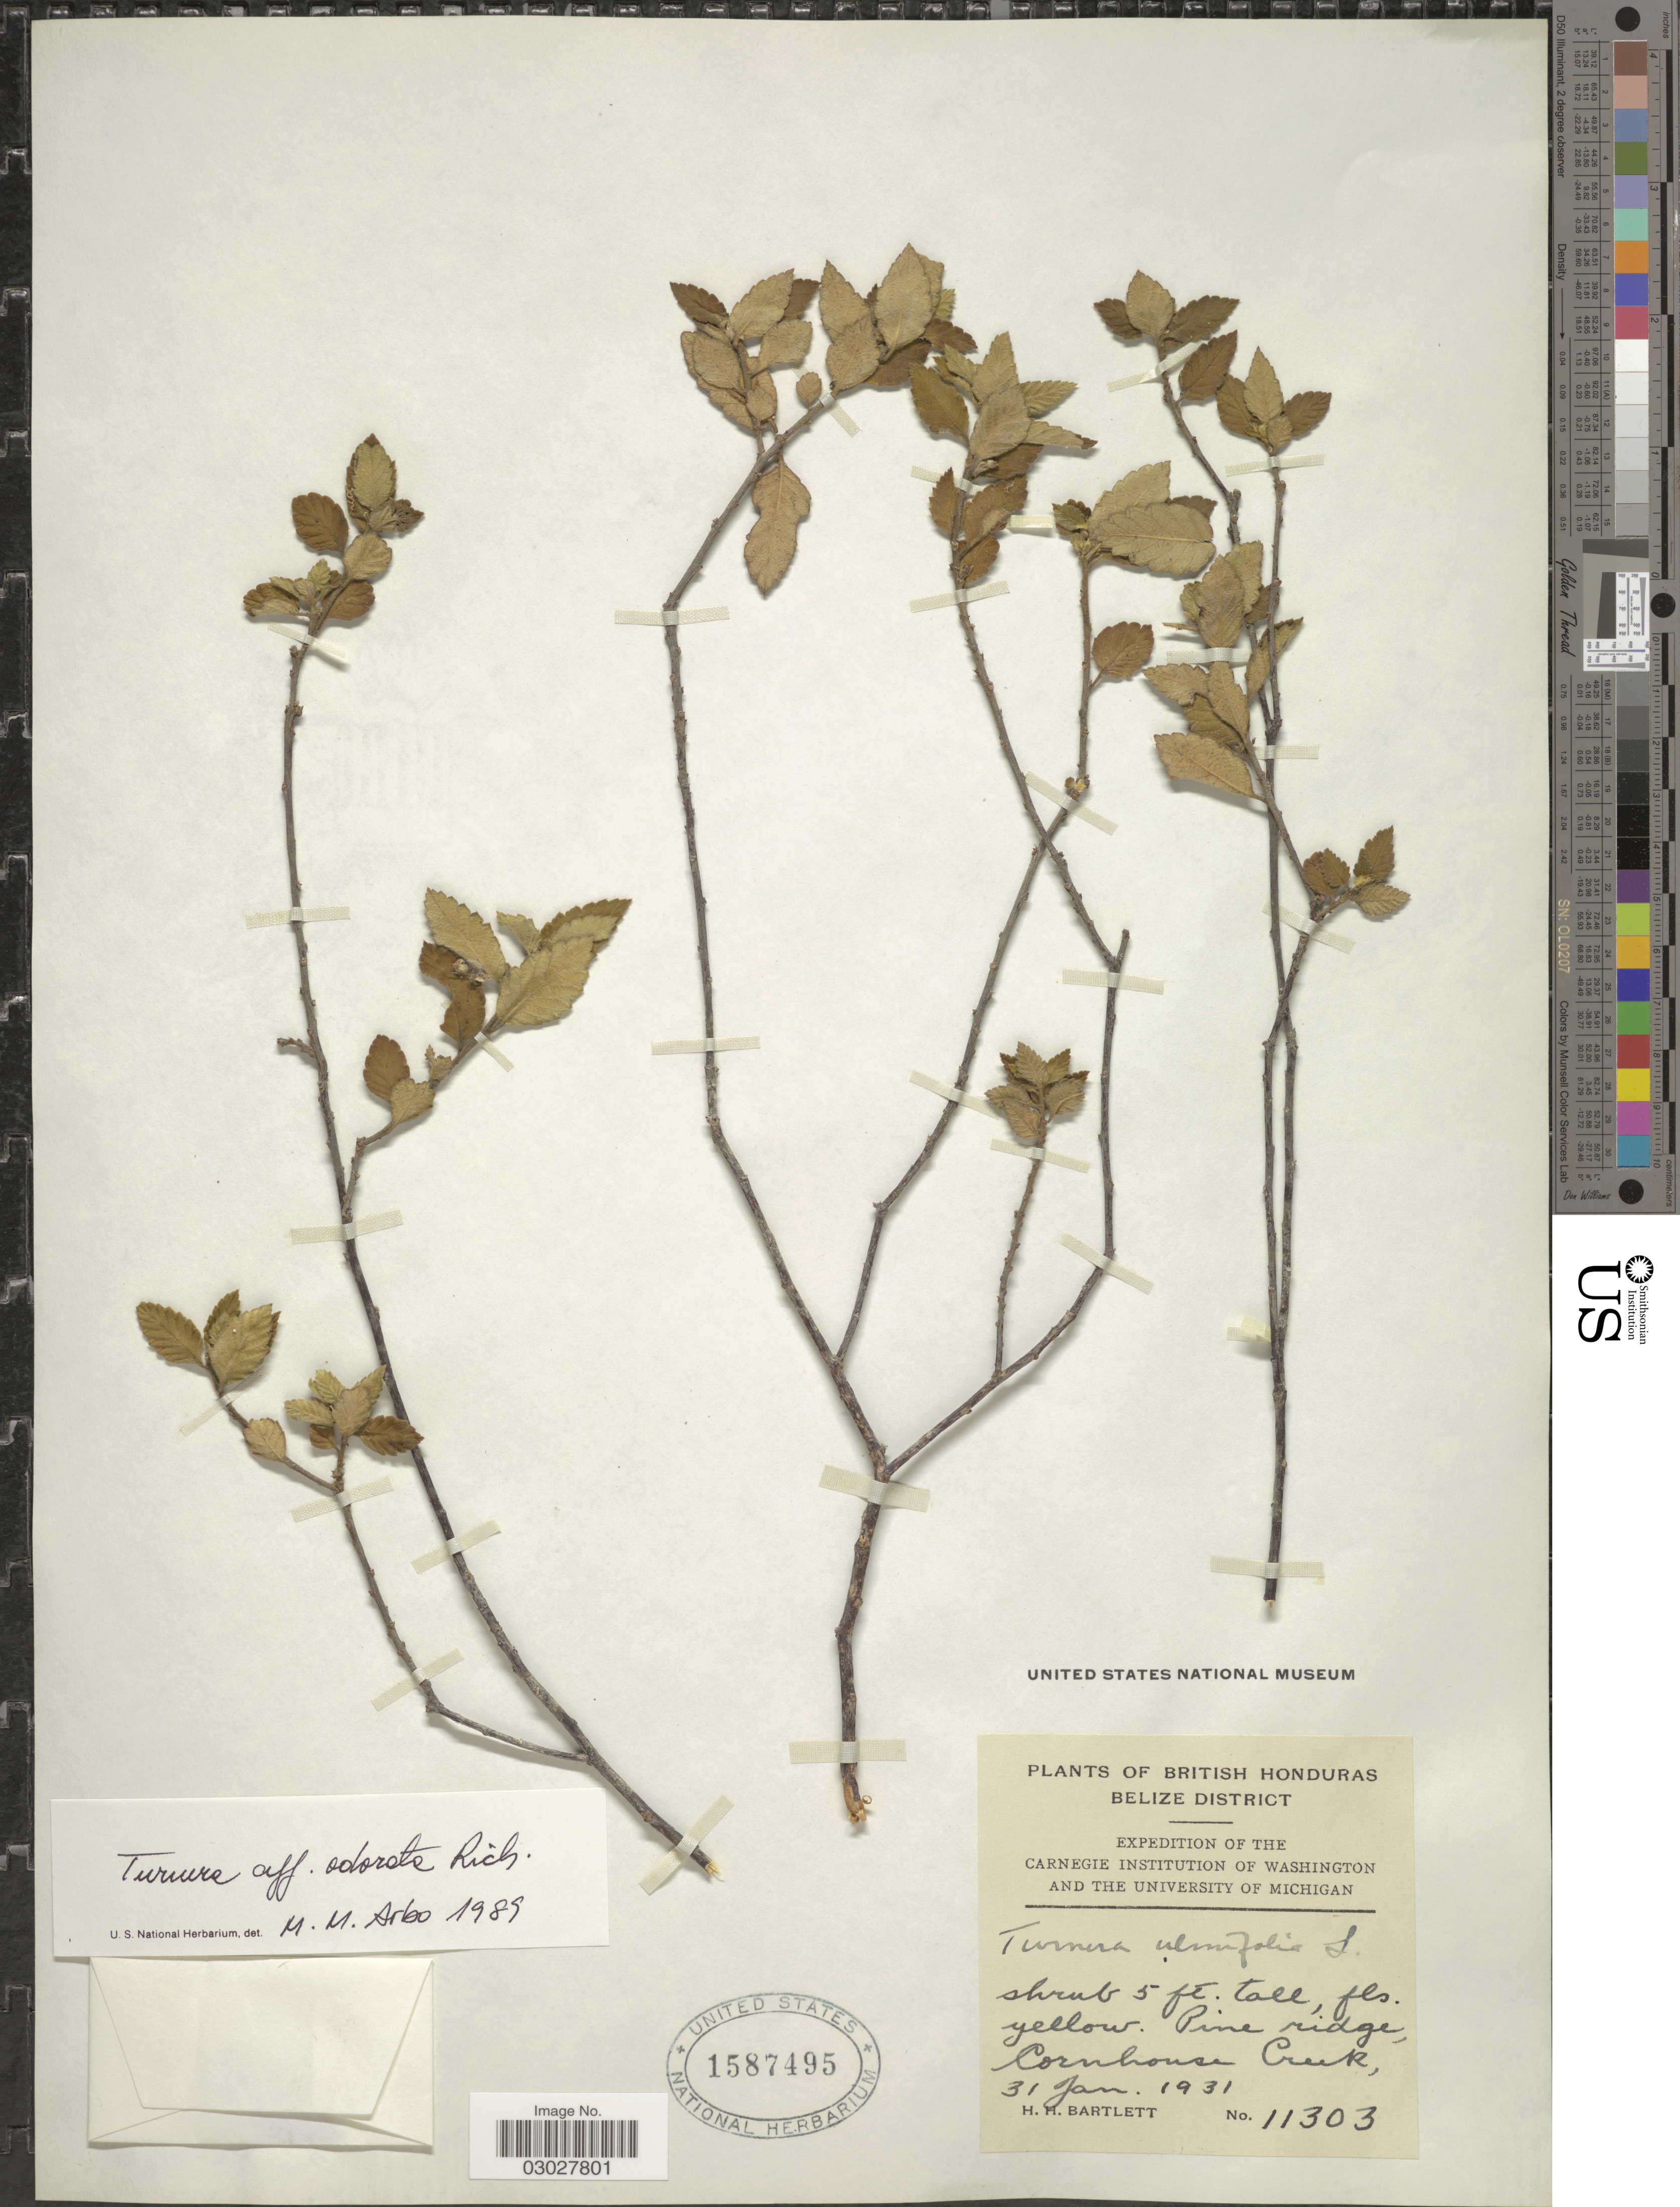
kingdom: Plantae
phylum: Tracheophyta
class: Magnoliopsida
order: Malpighiales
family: Turneraceae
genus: Turnera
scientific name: Turnera odorata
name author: Rich.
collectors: H. H. Bartlett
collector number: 11303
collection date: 1931-01-31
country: Belize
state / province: Belize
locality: British Honduras. Belize District. Pine ridge, Cornhouse Creek.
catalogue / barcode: US 1587495